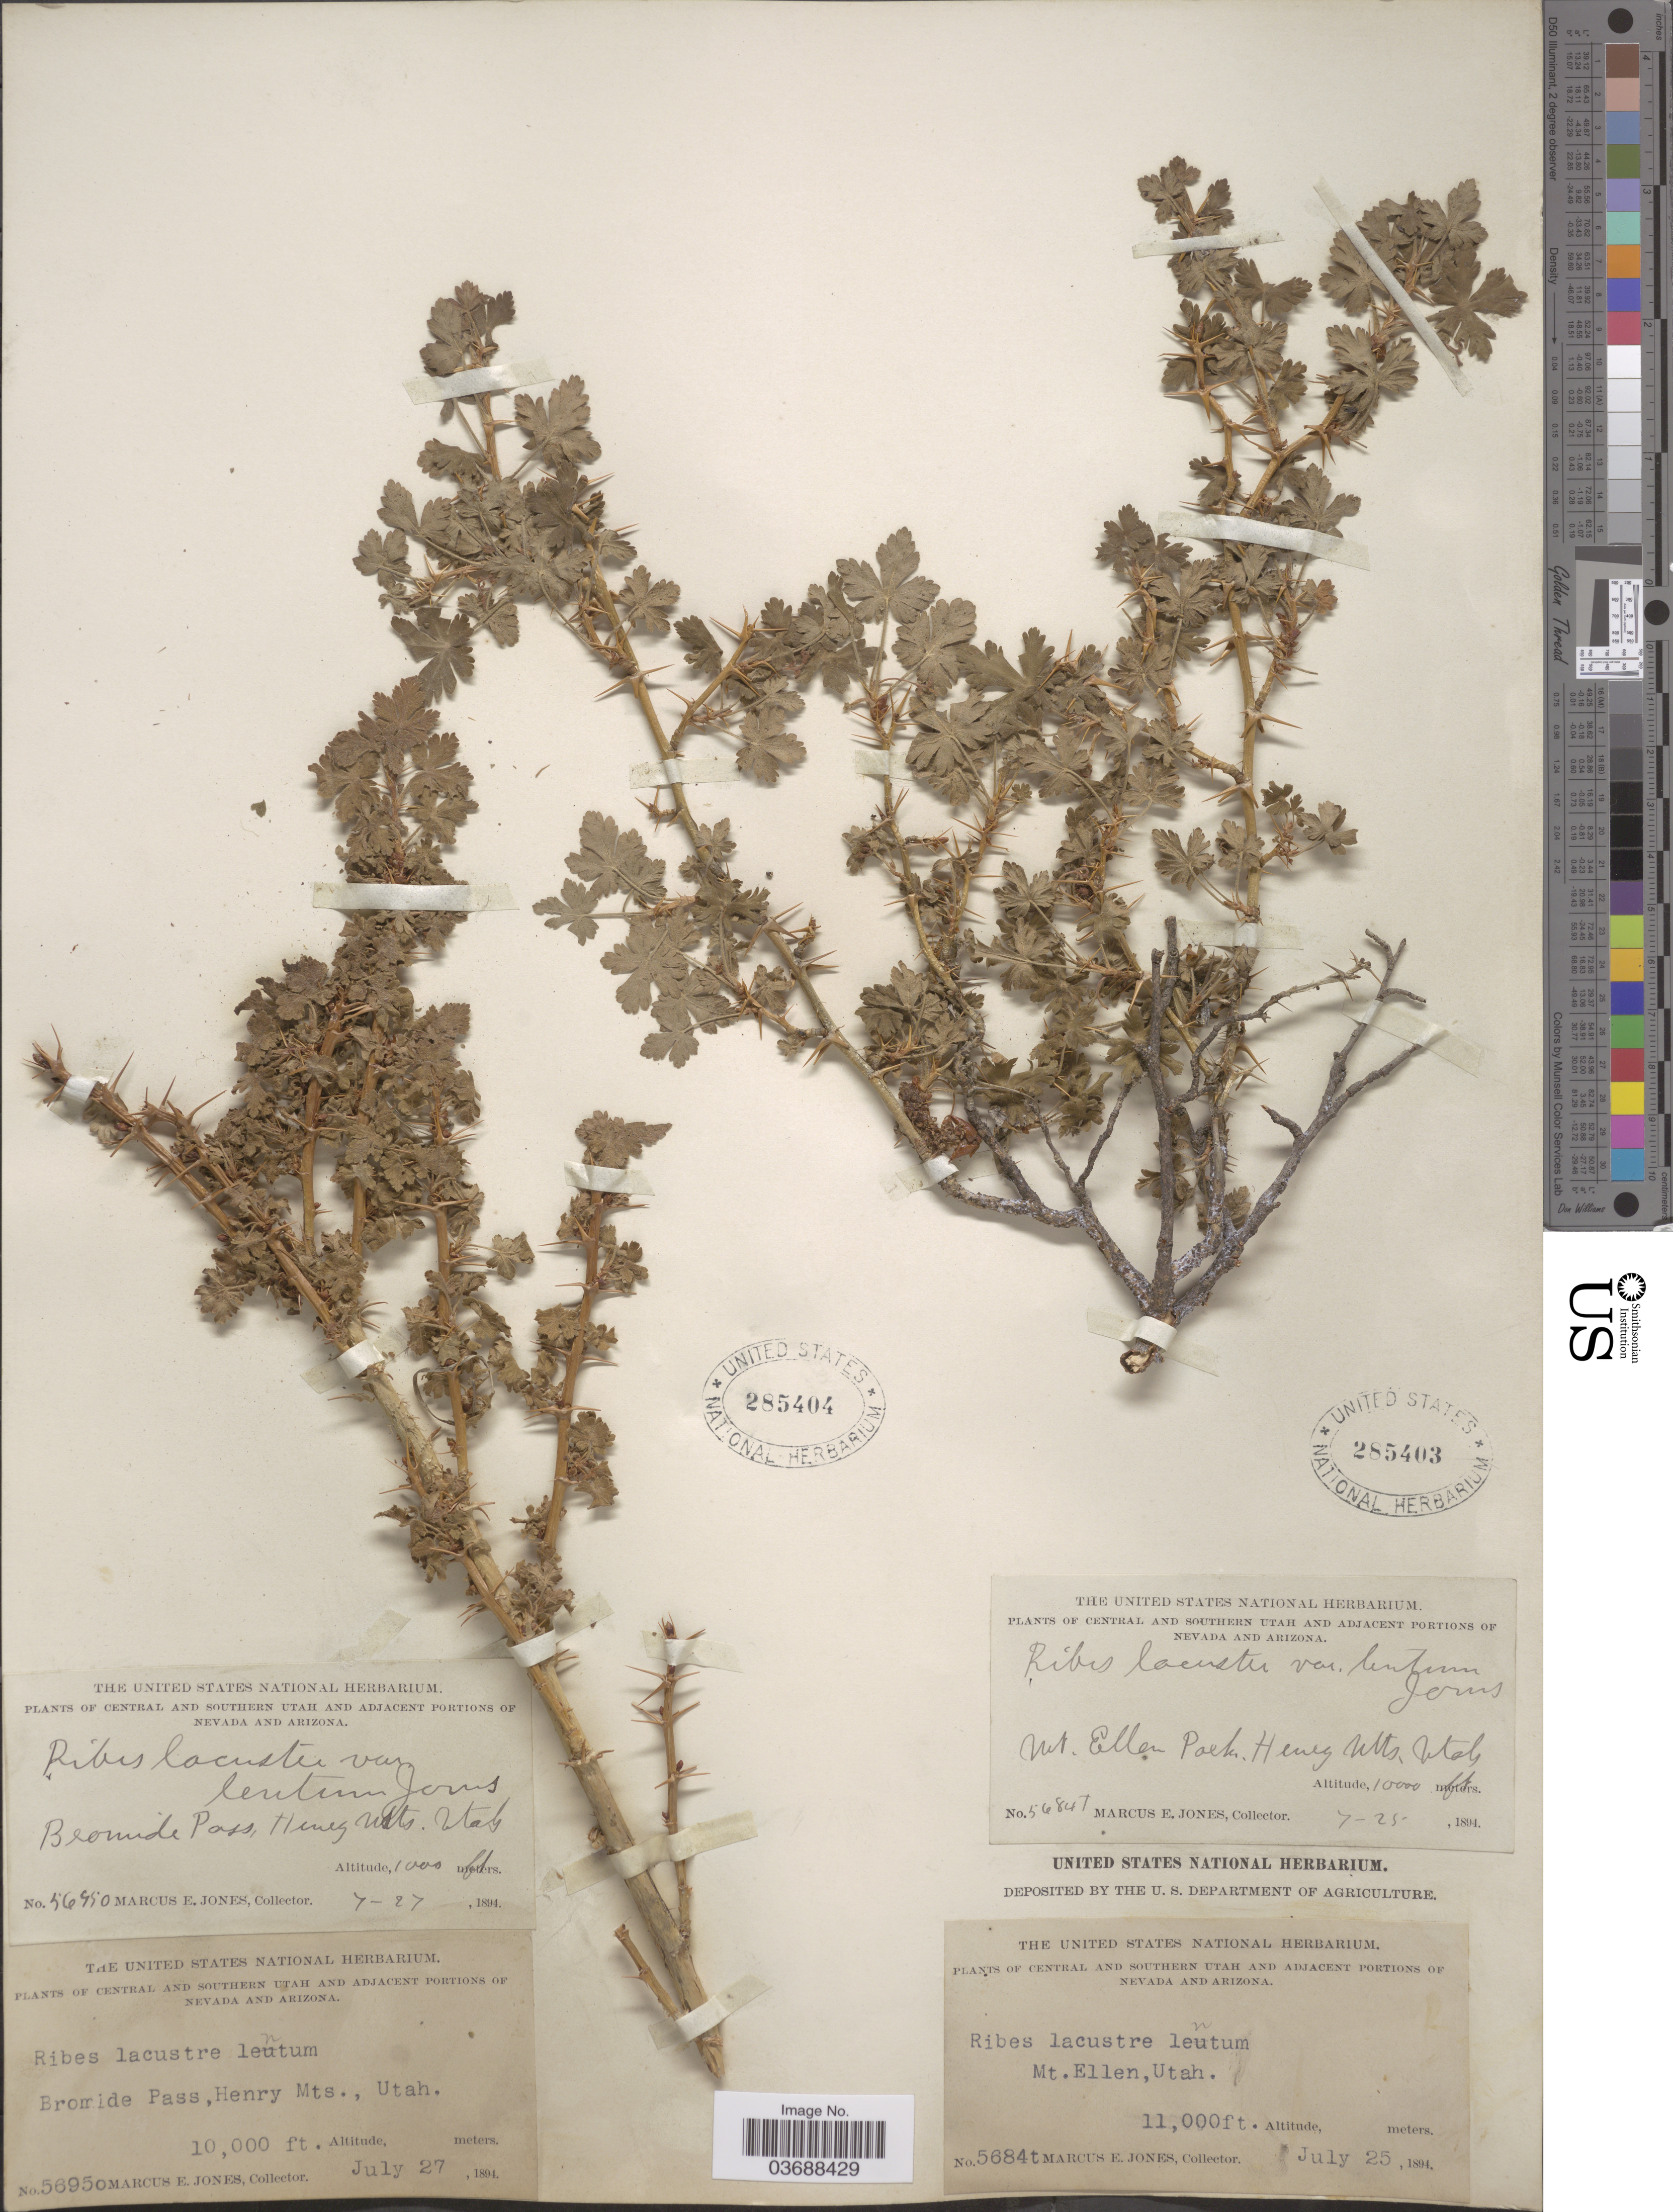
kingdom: Plantae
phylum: Tracheophyta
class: Magnoliopsida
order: Saxifragales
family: Grossulariaceae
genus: Ribes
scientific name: Ribes montigenum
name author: McClatchie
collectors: M. E. Jones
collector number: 56950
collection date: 1894-07-27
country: United States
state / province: Utah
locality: Central and Southern Utah. Bromide Pass, Henry Mts.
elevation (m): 3048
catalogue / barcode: US 285404-2